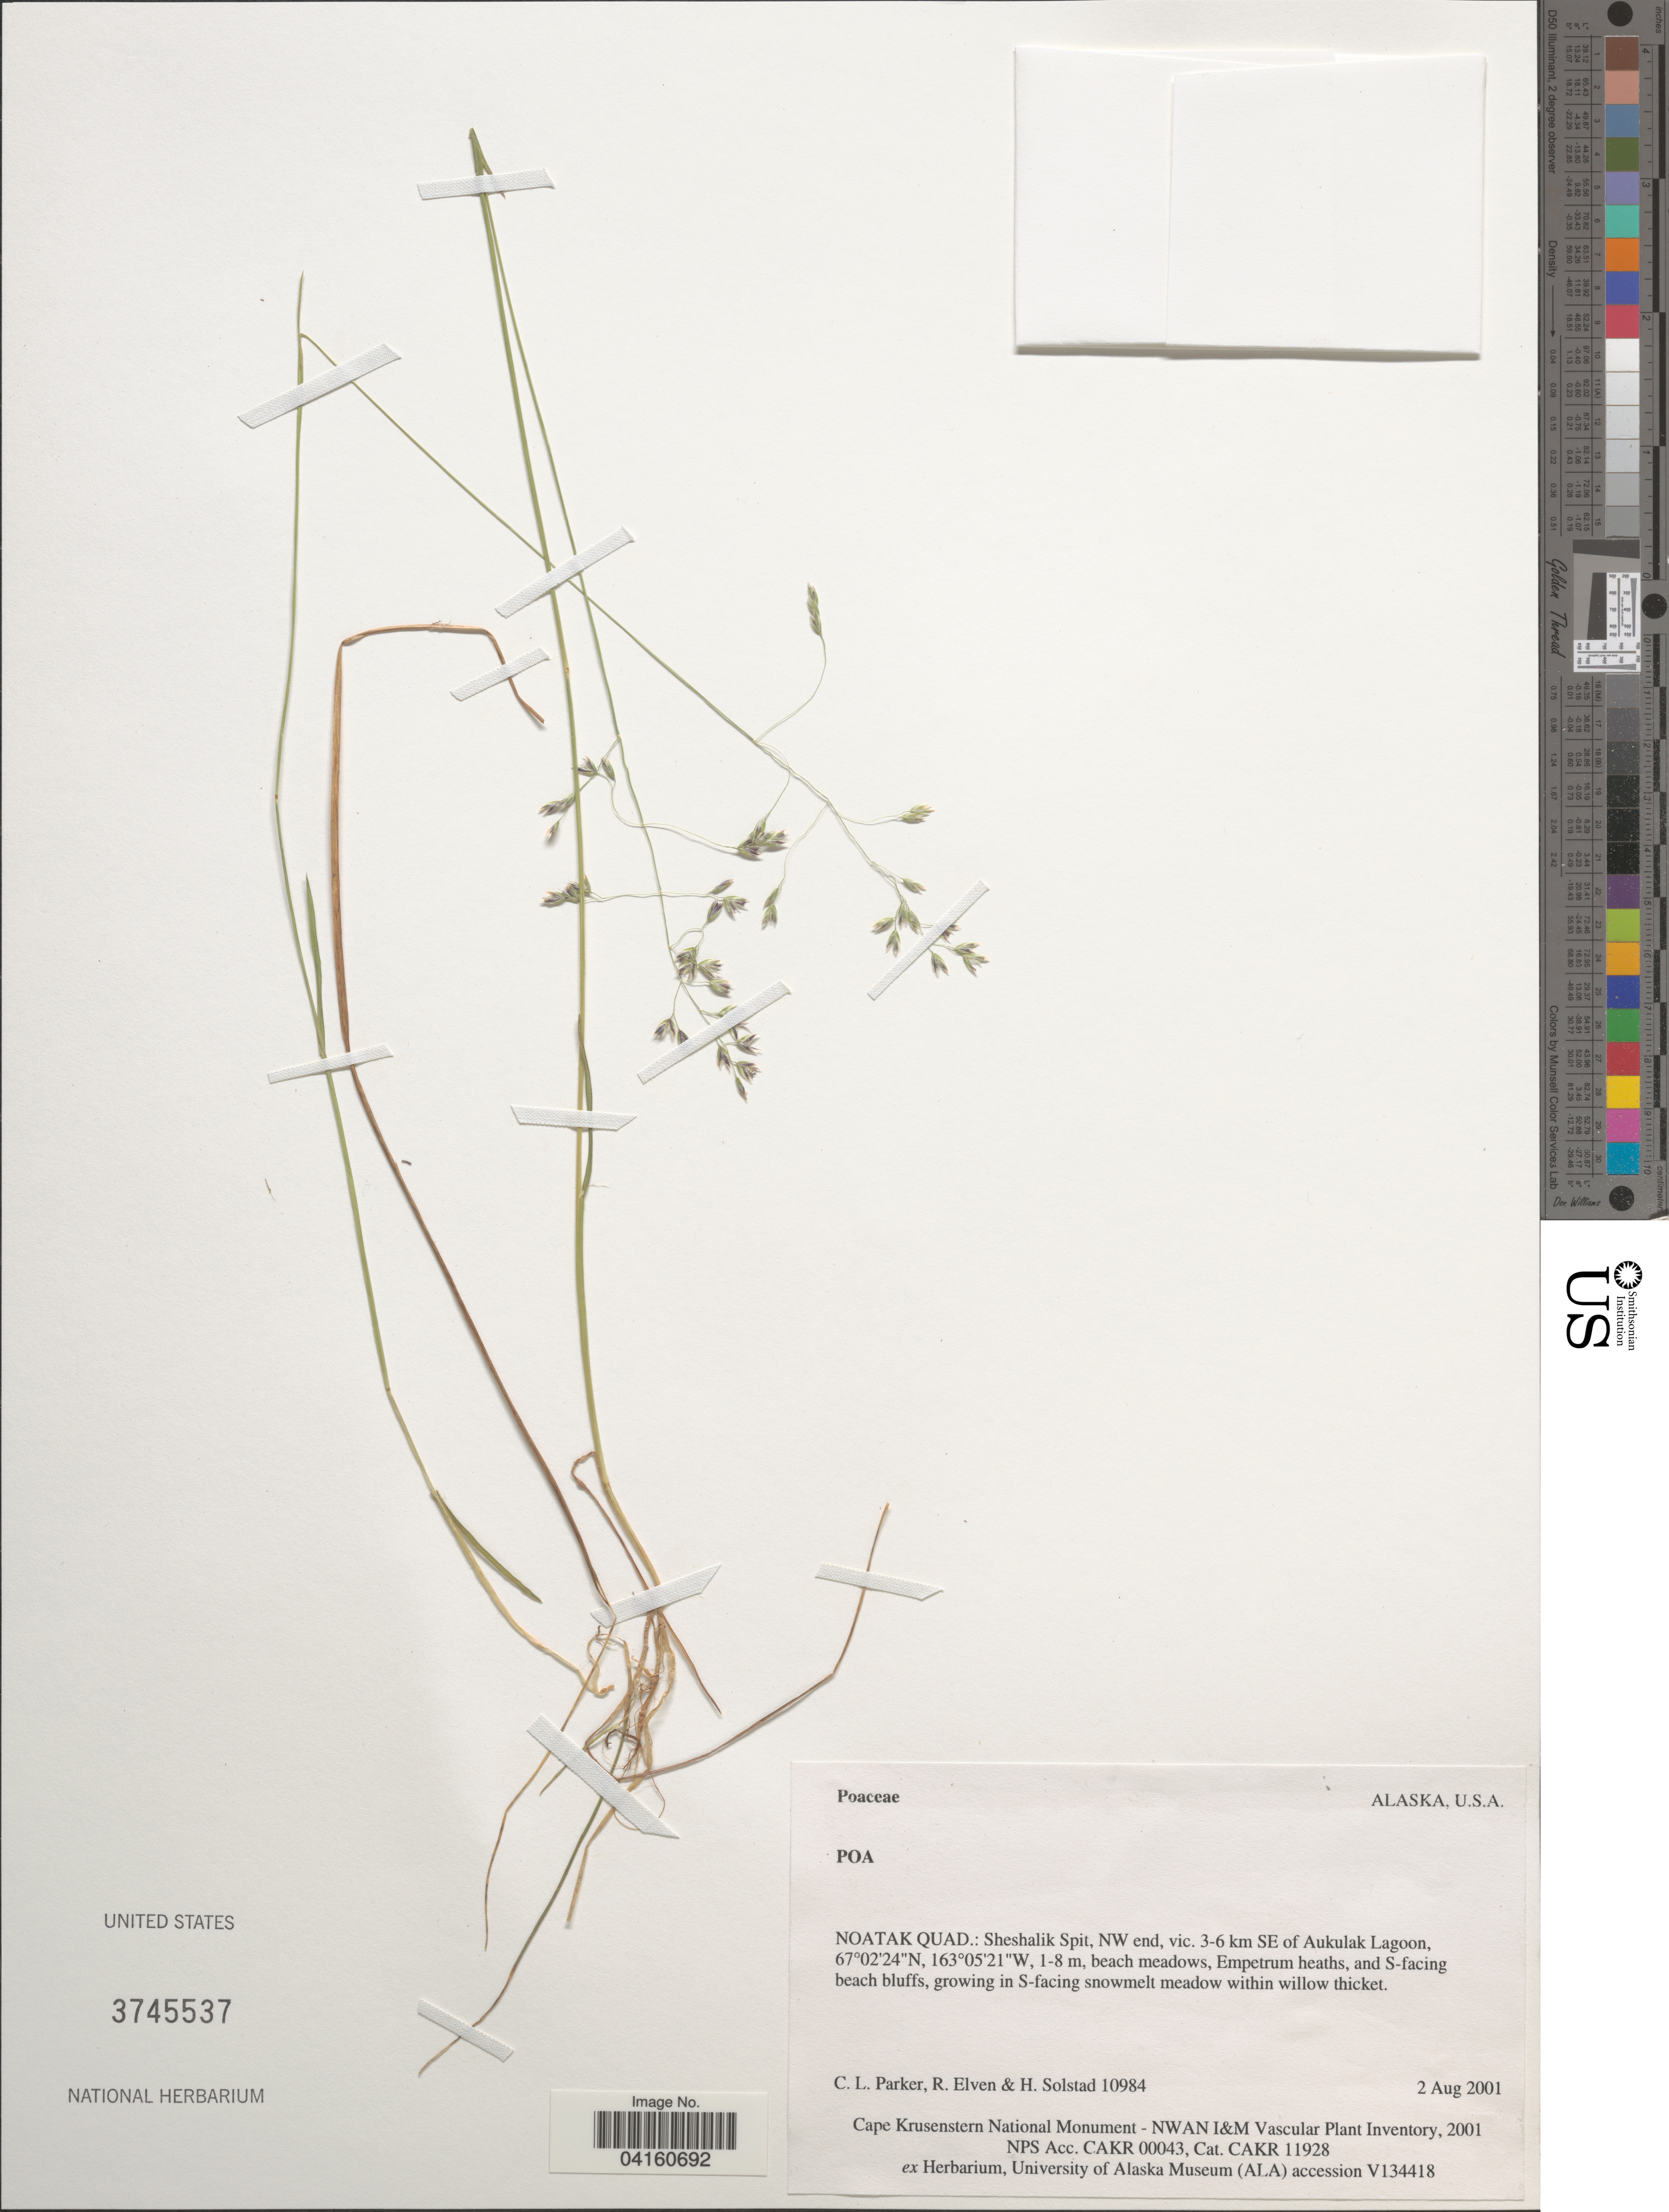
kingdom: Plantae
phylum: Tracheophyta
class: Liliopsida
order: Poales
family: Poaceae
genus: Poa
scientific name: Poa sp.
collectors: C. L. Parker, R. Elven & H. Solstad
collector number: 10984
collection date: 2001-08-02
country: United States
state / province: Alaska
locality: Noatak Quad.: Sheshalik Spit, NW end, vic. 3-6 km SE of Aukulak Lagoon, beach meadows.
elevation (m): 1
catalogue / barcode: US 3745537